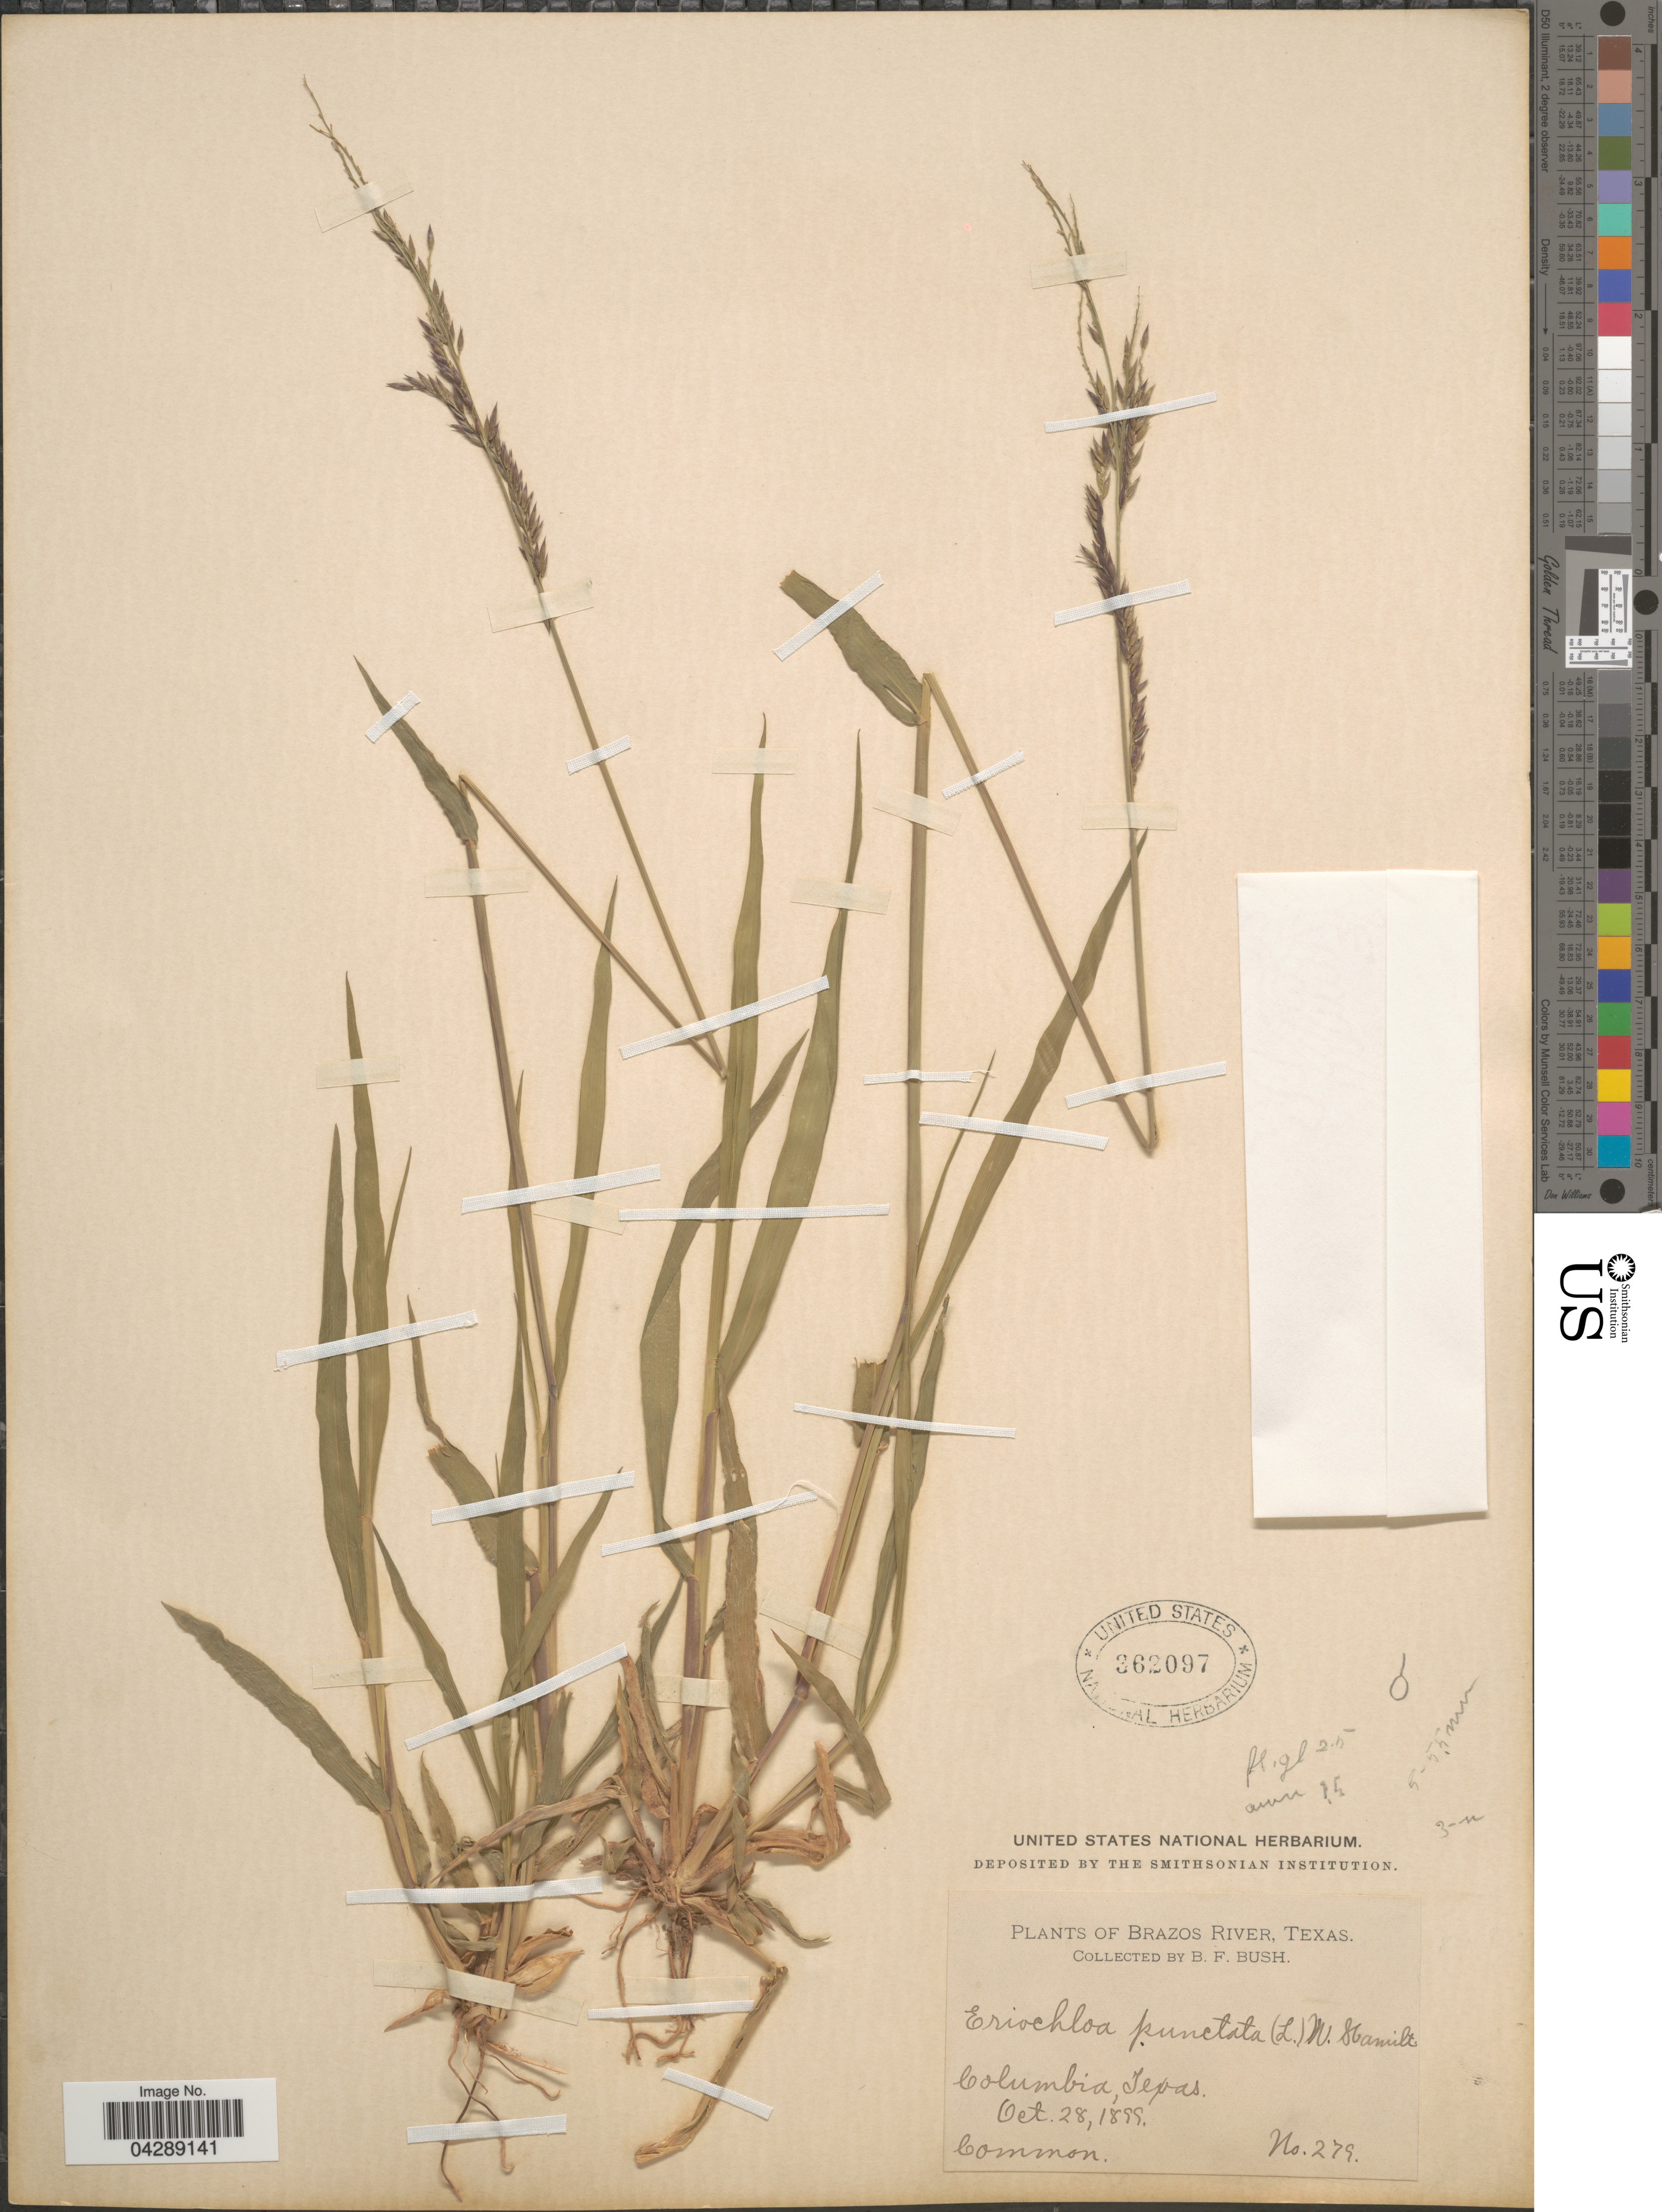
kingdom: Plantae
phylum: Tracheophyta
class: Liliopsida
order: Poales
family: Poaceae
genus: Eriochloa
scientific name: Eriochloa punctata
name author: (L.) Desv. ex Ham.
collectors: B. F. Bush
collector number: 279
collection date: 1899-10-28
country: United States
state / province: Texas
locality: Brazos River. Columbia.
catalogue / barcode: US 362097